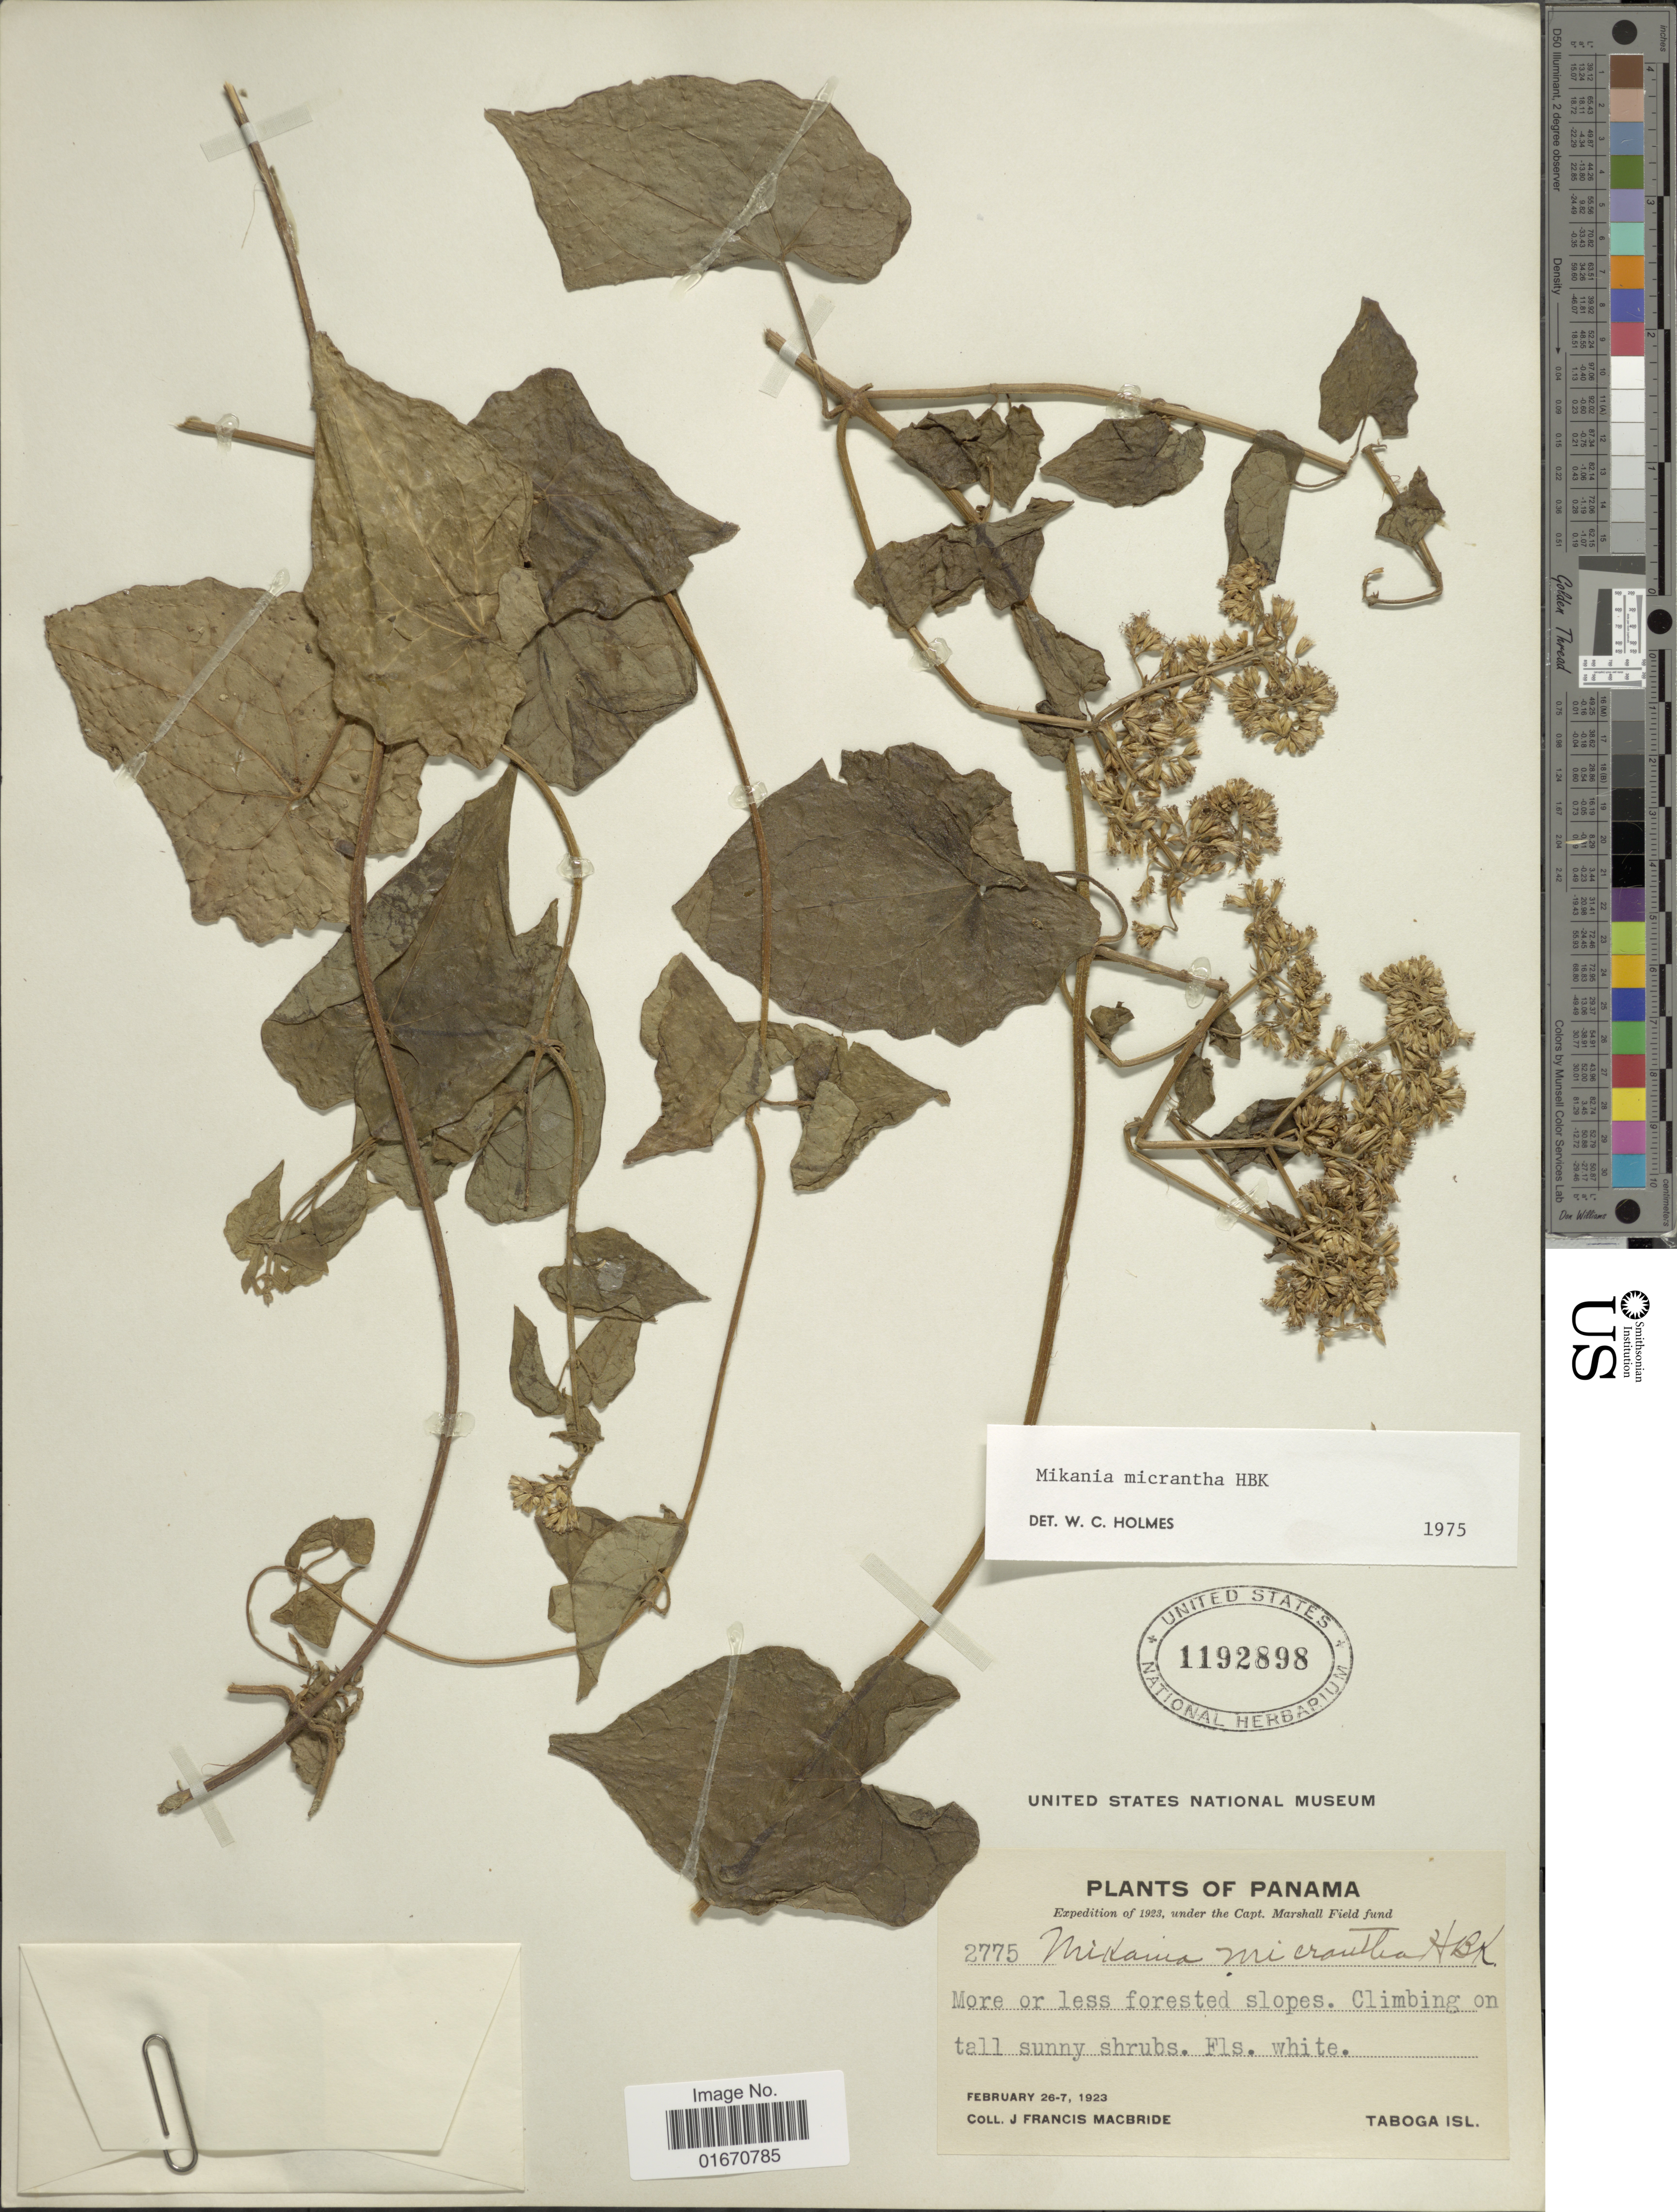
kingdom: Plantae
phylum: Tracheophyta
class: Magnoliopsida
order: Asterales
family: Asteraceae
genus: Mikania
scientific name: Mikania micrantha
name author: Kunth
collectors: J. F. Macbride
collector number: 2775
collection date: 1923-02-07/1923-02-26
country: Panama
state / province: Panamá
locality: Taboga Isl.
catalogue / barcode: US 1192898